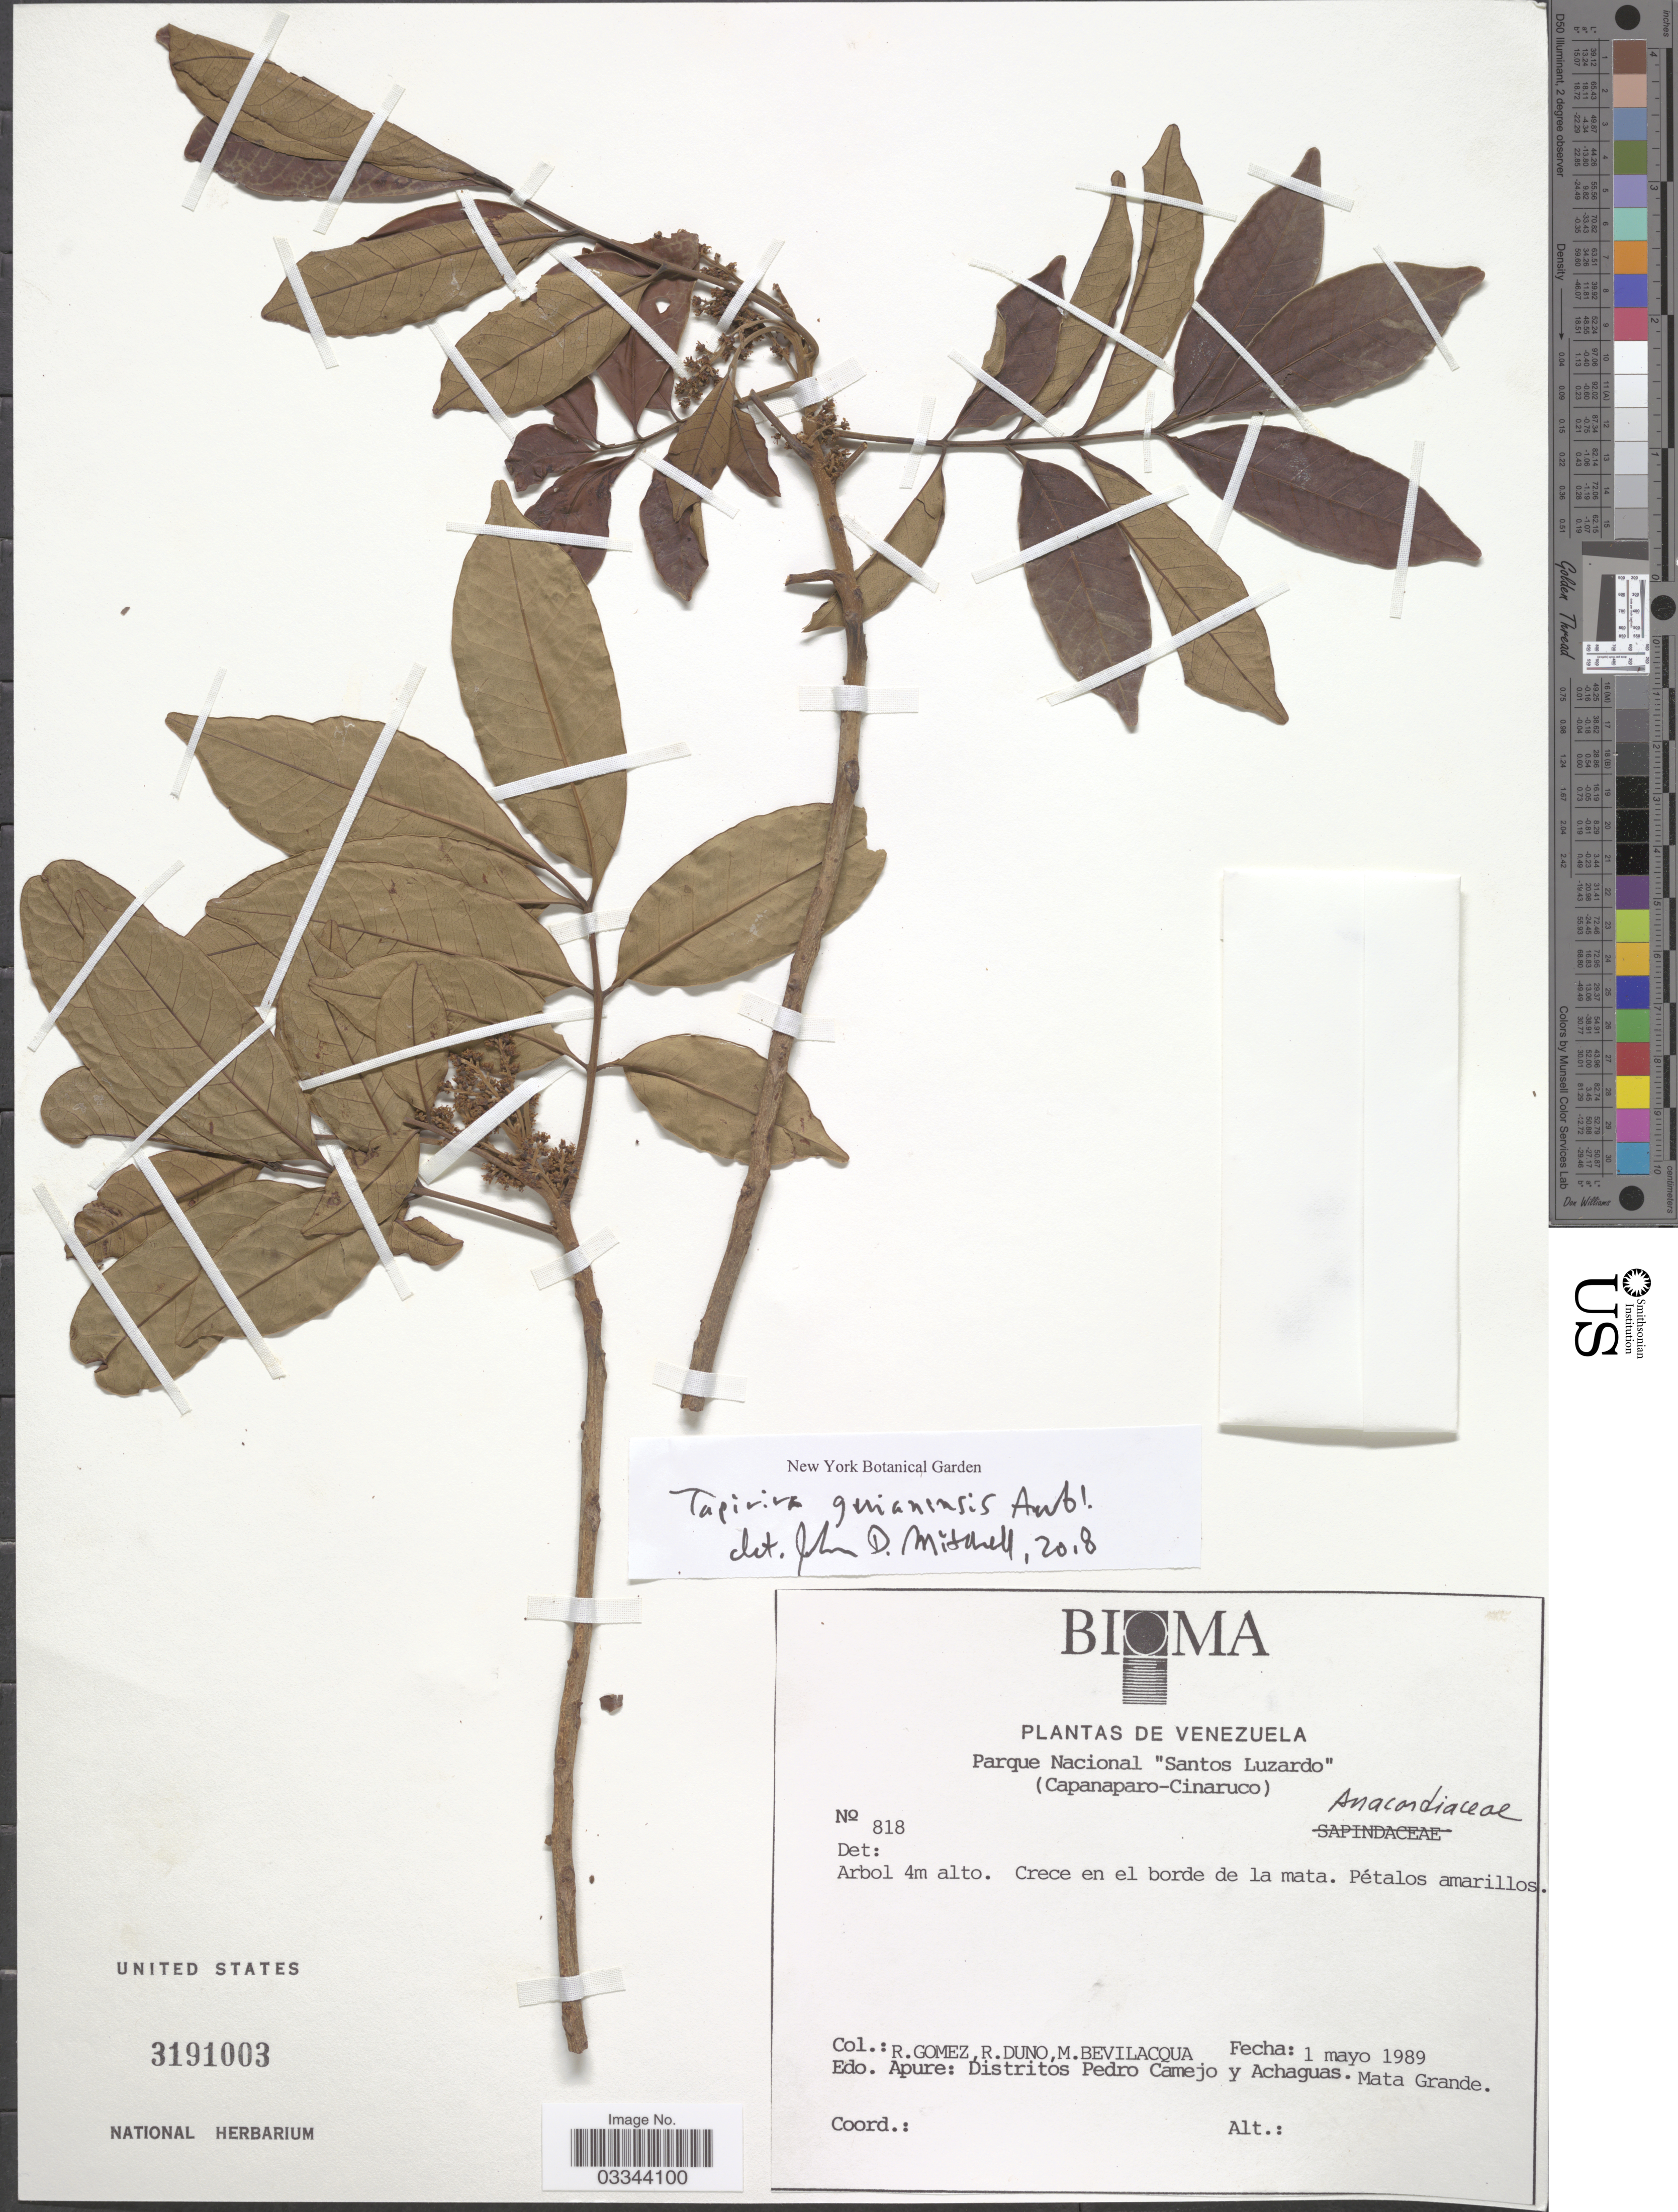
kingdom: Plantae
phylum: Tracheophyta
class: Magnoliopsida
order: Sapindales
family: Anacardiaceae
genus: Tapirira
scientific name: Tapirira guianensis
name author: Aubl.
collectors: R. Gómez, R. Duno & M. Bevilacqua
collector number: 818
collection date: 1989-05-01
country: Venezuela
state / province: Apure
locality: Parque Nacional "Santos Luzardo" (Capanaparo-Cinaruco). Crece en el borde de la mata. Distritos Pedro Camejo y Achaguas. Mata Grande.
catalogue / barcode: US 3191003